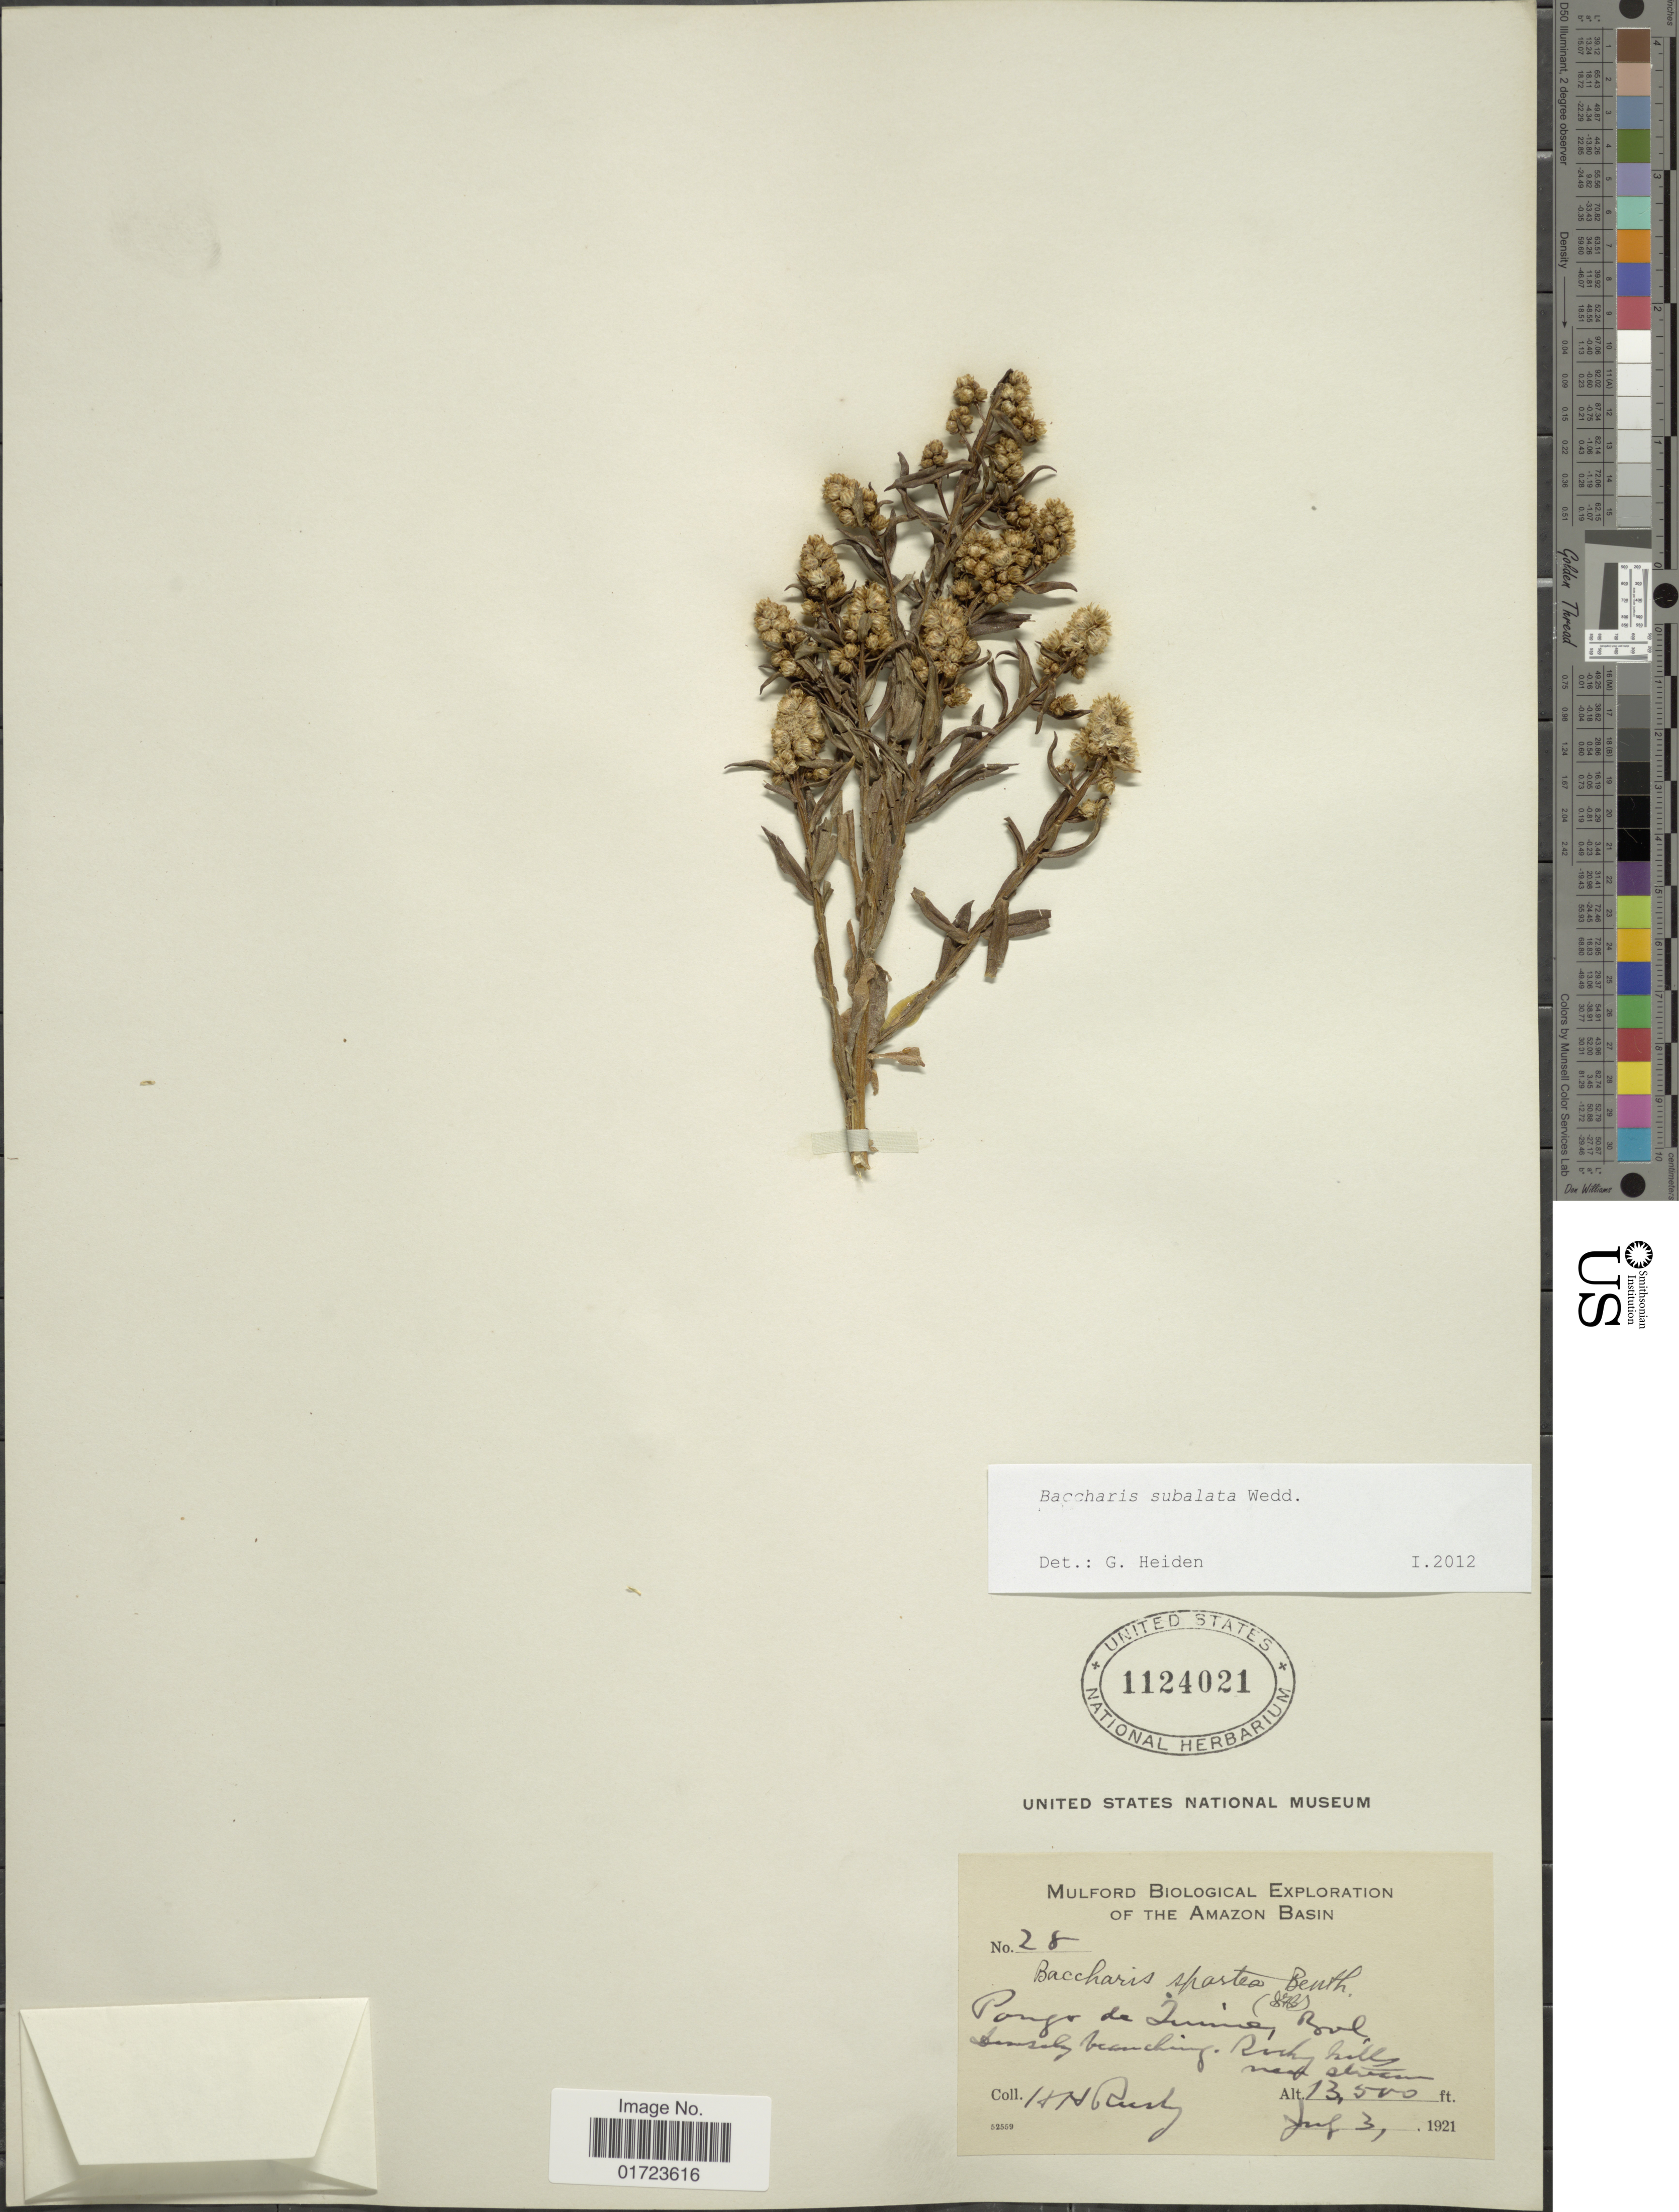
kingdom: Plantae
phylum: Tracheophyta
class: Magnoliopsida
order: Asterales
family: Asteraceae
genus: Baccharis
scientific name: Baccharis subalata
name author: Wedd.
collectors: H. H. Rusby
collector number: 28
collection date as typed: July 3, 1921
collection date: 1921-07-03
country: Bolivia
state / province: La Paz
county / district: Inquisivi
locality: Pongo de Quime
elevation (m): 4115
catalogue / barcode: US 1124021